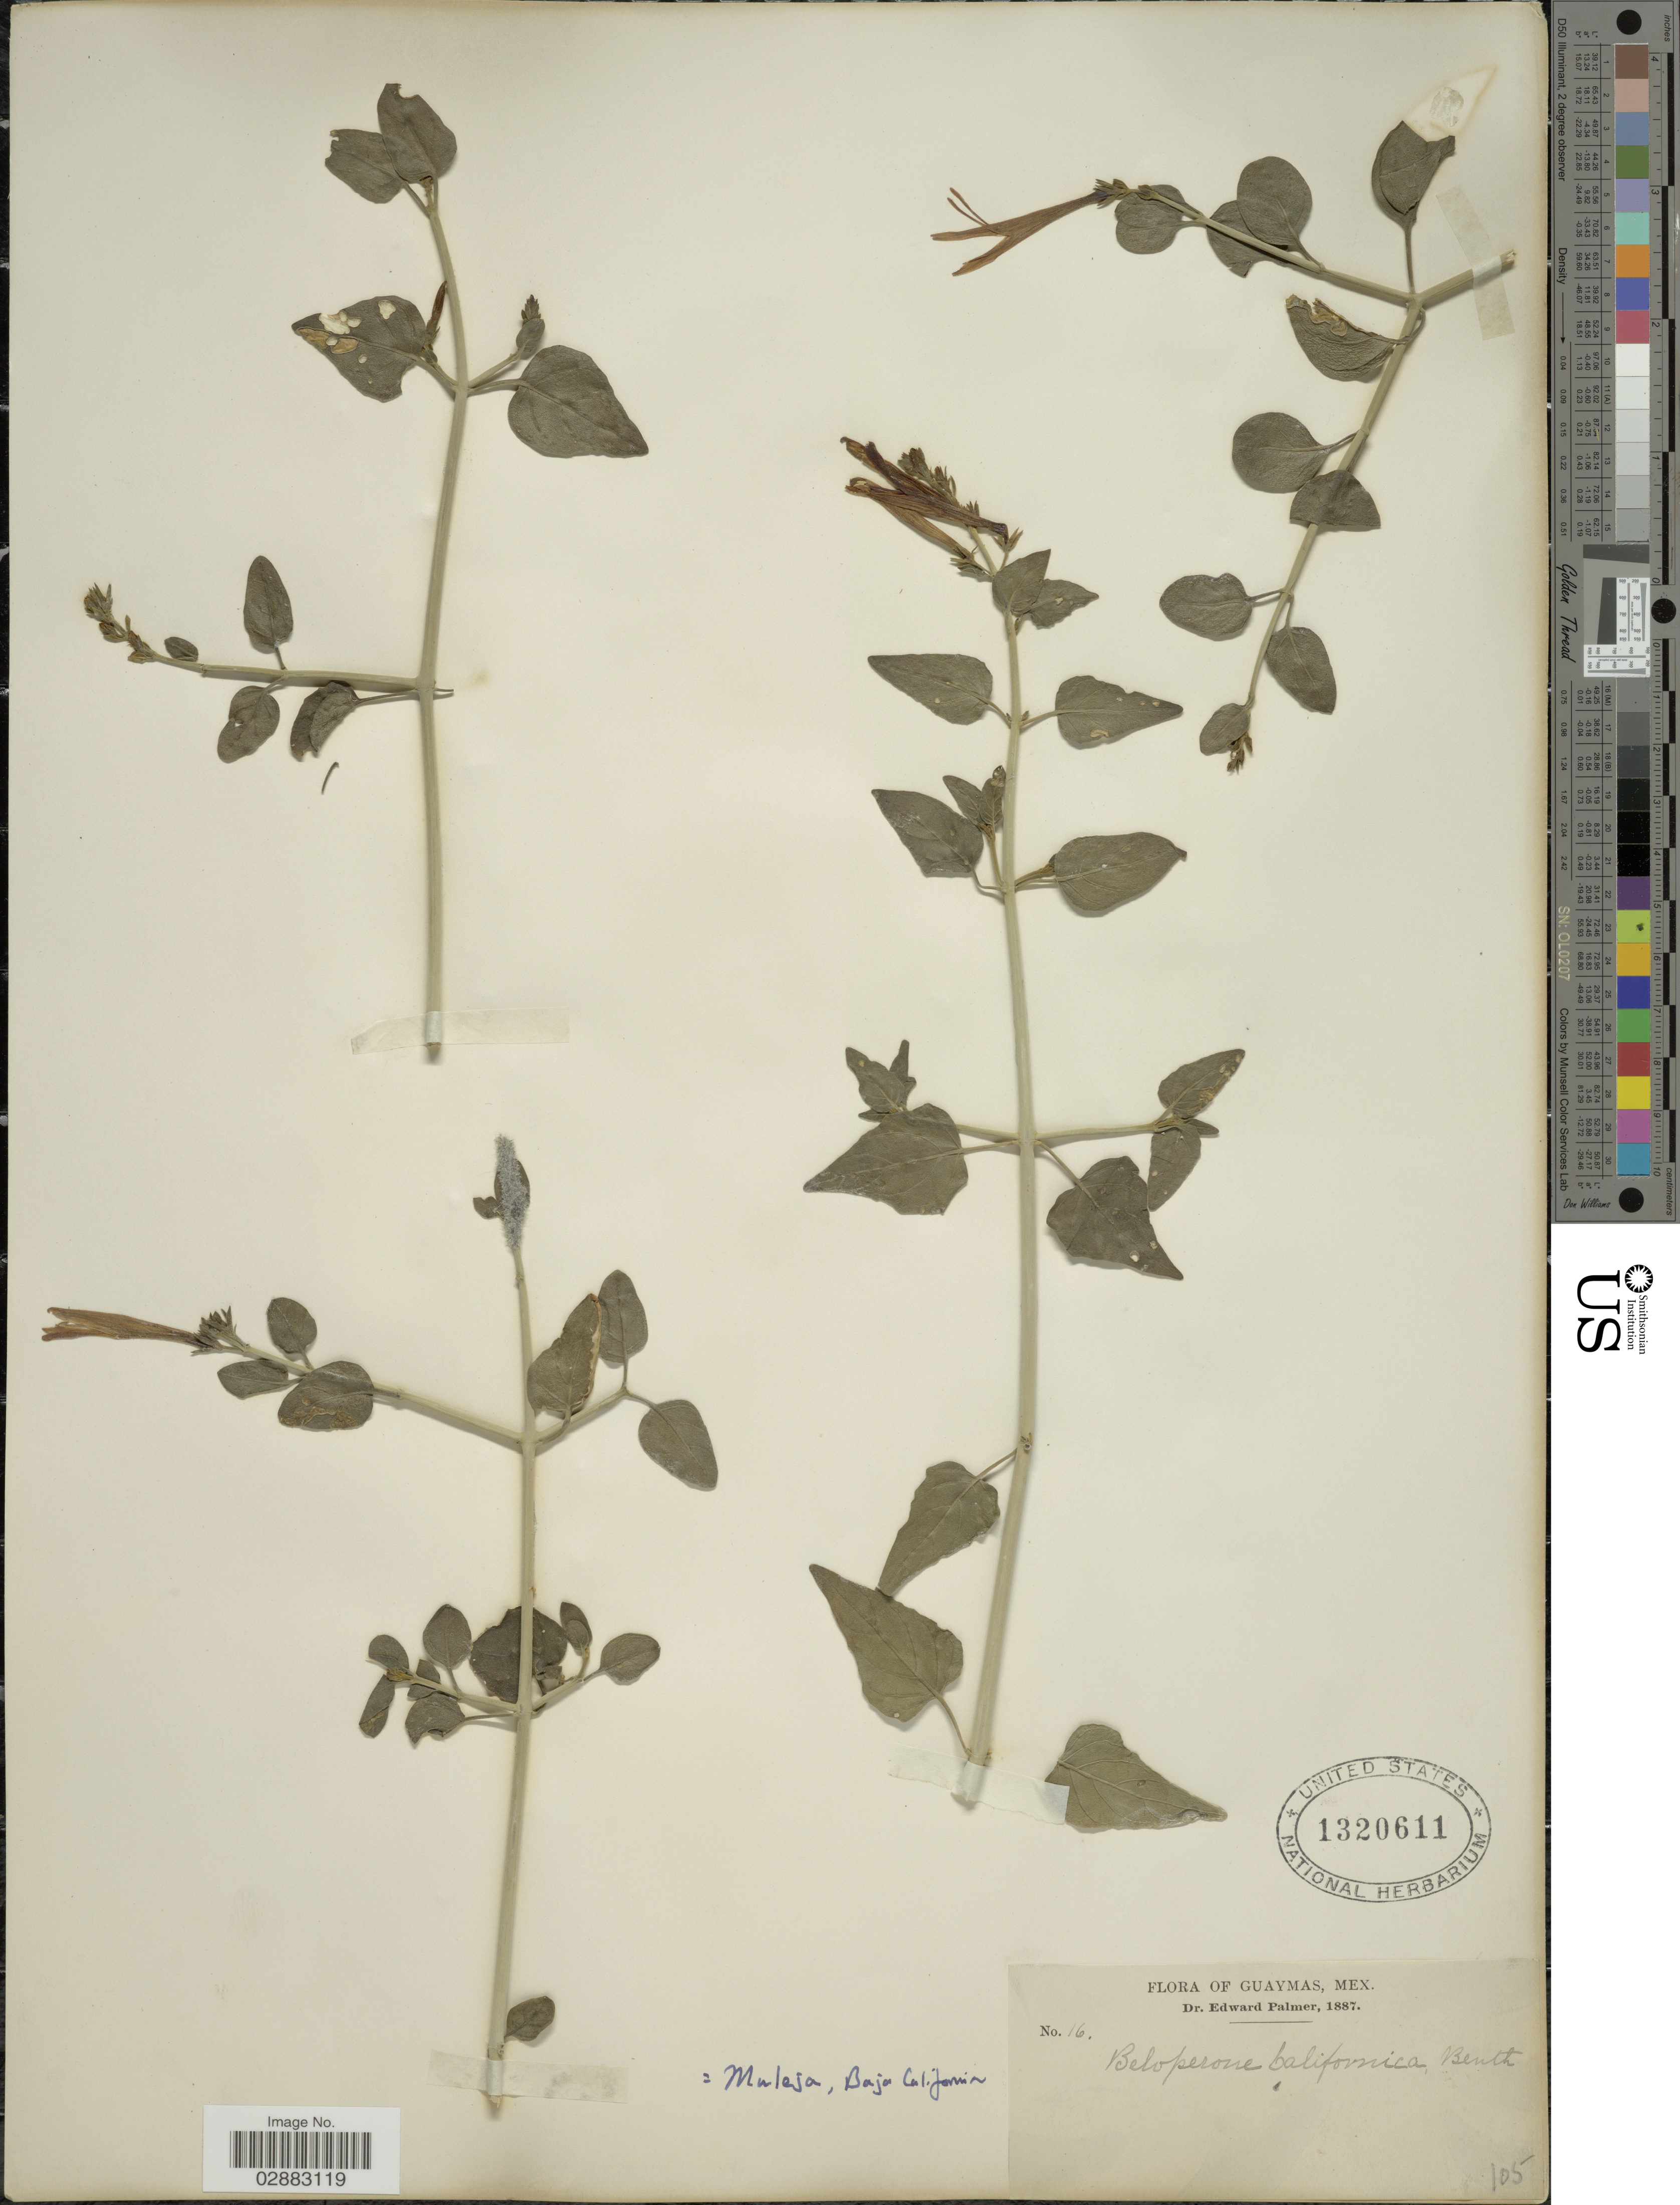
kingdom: Plantae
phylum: Tracheophyta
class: Magnoliopsida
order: Lamiales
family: Acanthaceae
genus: Beloperone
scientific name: Beloperone californica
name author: Benth.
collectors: E. Palmer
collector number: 16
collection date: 1887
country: Mexico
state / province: Sonora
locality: Guaymas. Mulesa.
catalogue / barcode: US 1320611